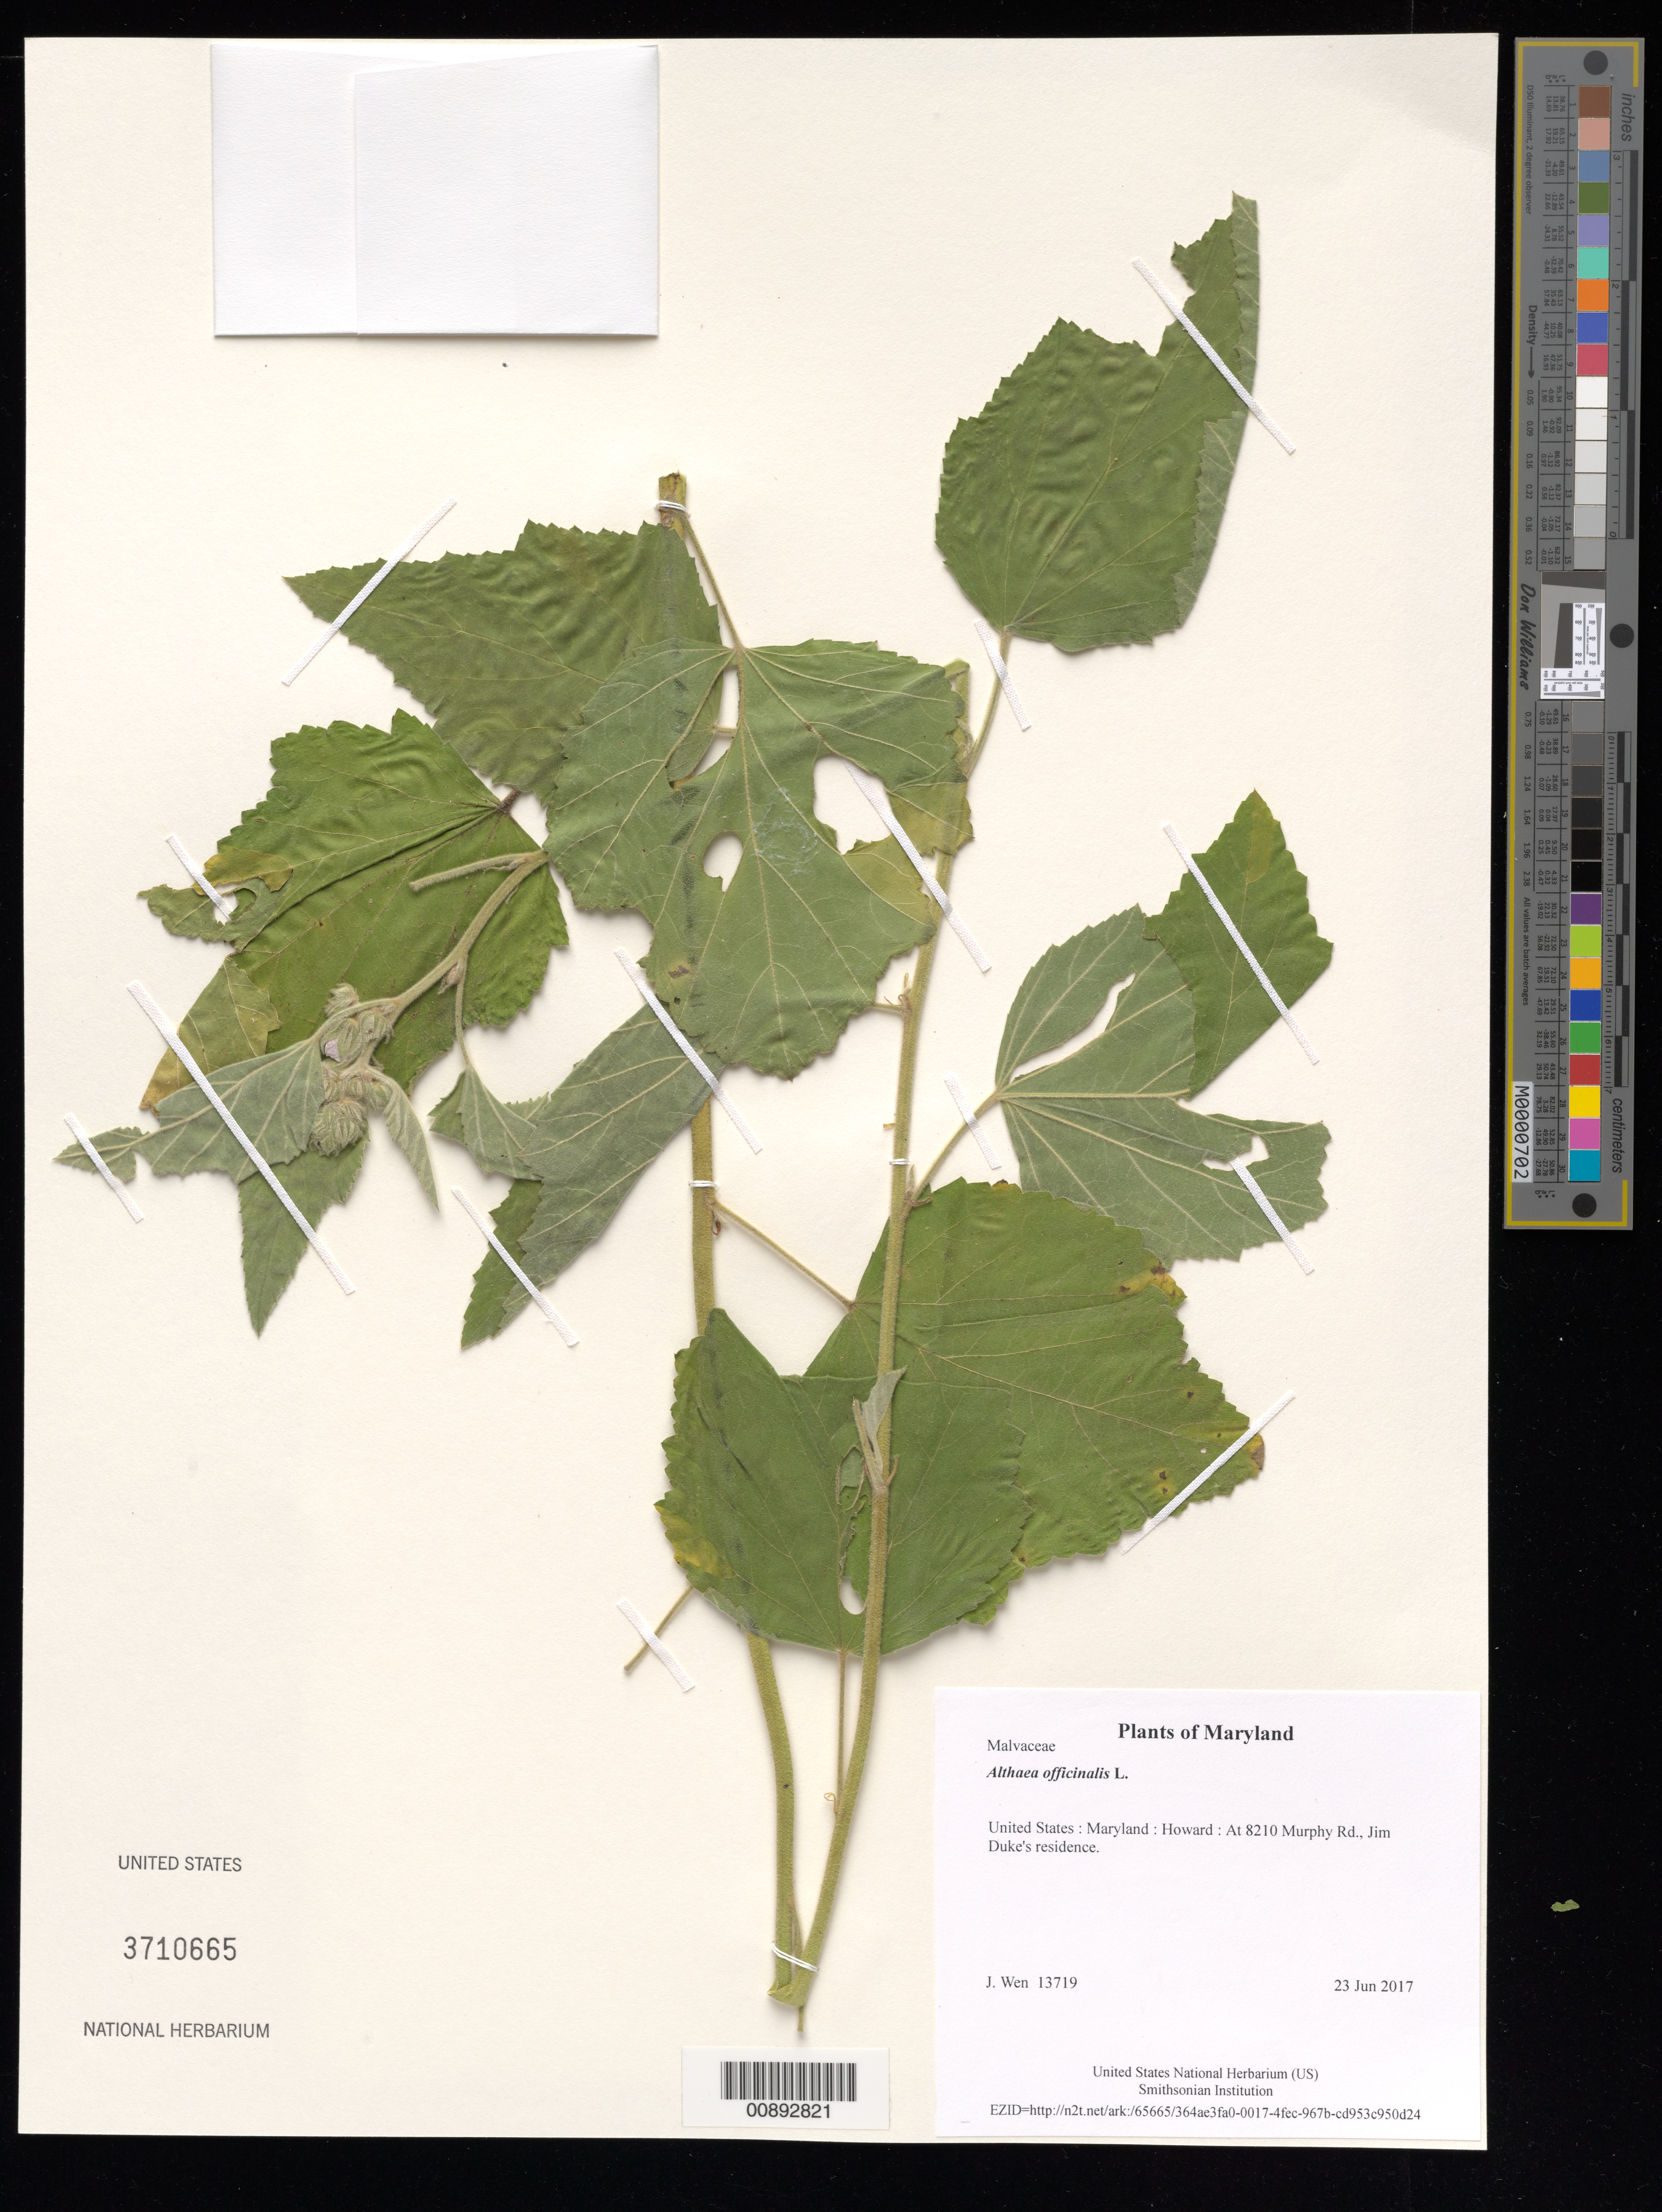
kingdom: Plantae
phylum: Tracheophyta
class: Magnoliopsida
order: Malvales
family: Malvaceae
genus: Althaea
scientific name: Althaea officinalis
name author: L.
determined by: Wen, Jun, (BOT), Smithsonian Institution - National Museum of Natural History (UNITED STATES)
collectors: J. Wen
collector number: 13719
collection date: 2017-06-23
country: United States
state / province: Maryland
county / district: Howard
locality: At 8210 Murphy Rd., Jim Duke's residence.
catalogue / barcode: US 3710665